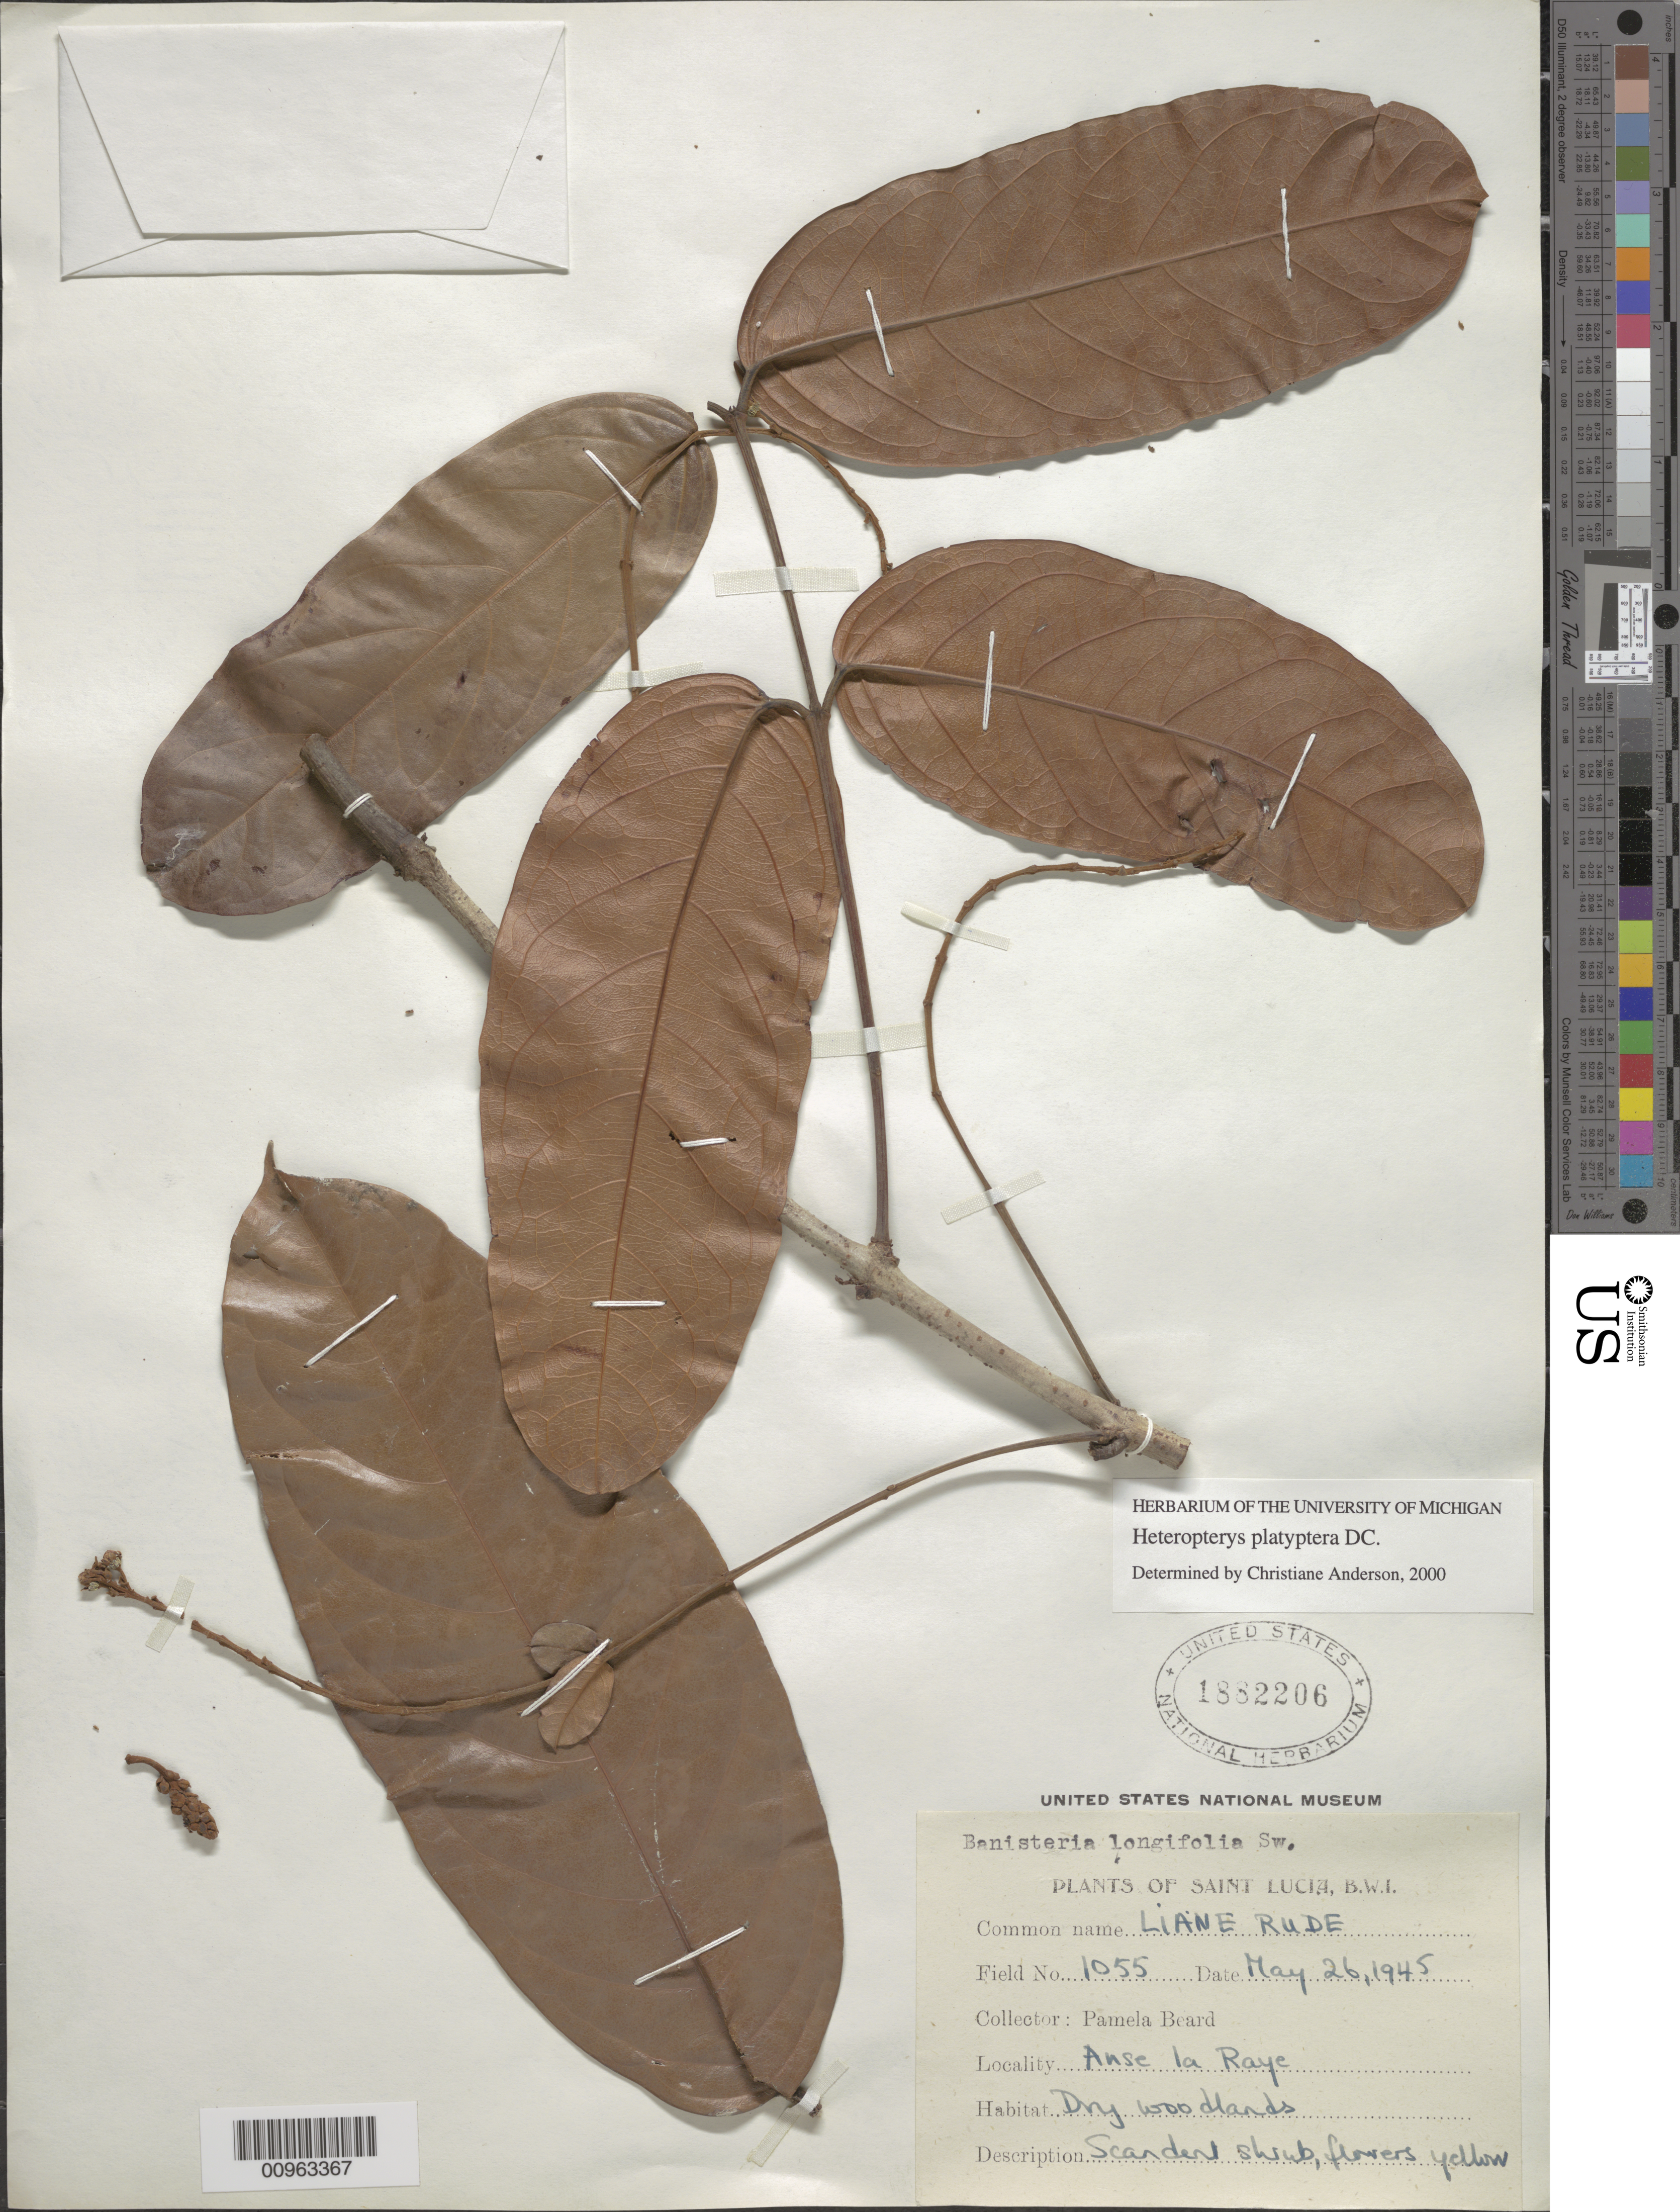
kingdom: Plantae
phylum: Tracheophyta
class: Magnoliopsida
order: Malpighiales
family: Malpighiaceae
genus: Heteropterys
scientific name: Heteropterys platyptera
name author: DC.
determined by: Anderson, C.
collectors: P. Beard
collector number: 1055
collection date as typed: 22 May 1945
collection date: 1945-05-22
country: St. Lucia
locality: Anse la Raye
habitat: Dry woodlands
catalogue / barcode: US 1882206